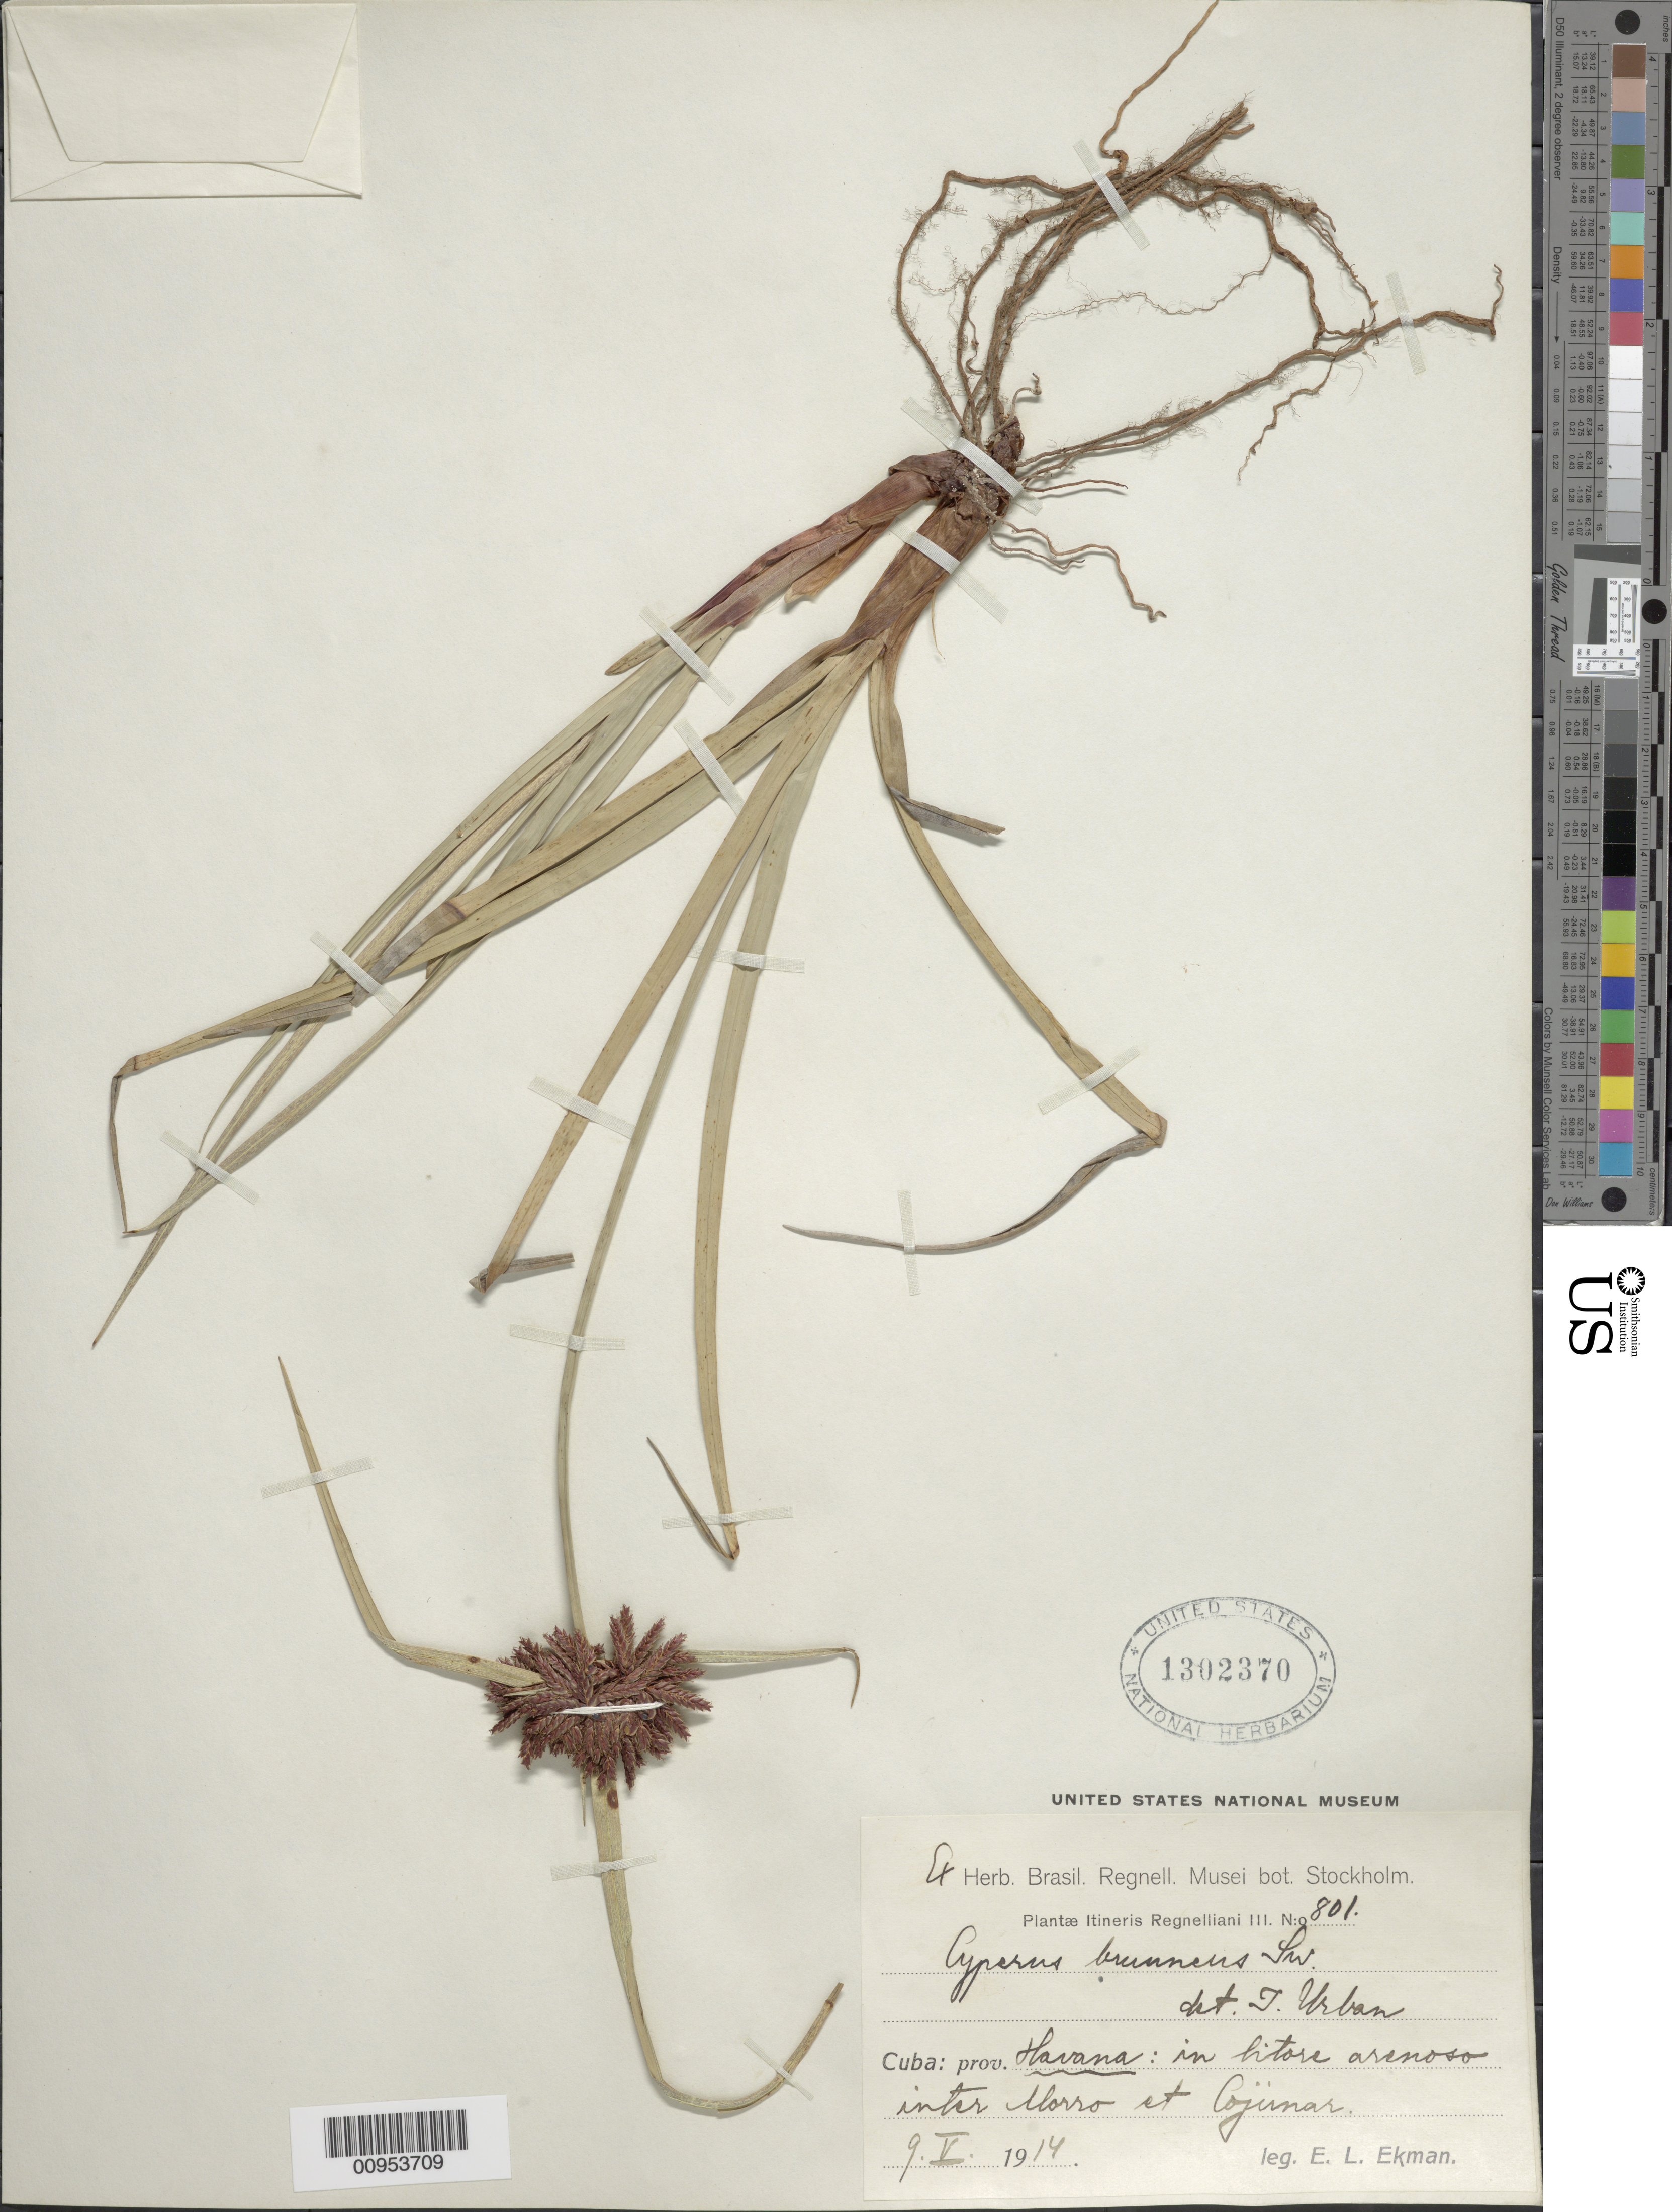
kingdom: Plantae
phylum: Tracheophyta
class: Liliopsida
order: Poales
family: Cyperaceae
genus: Cyperus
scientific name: Cyperus brunneus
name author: Sw.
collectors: E. L. Ekman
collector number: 801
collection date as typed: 09 May 1914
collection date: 1914-05-09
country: Cuba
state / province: La Habana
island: Cuba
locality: "et Cojïrmar"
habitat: In litore arenoso inter llorro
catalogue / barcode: US 1302370